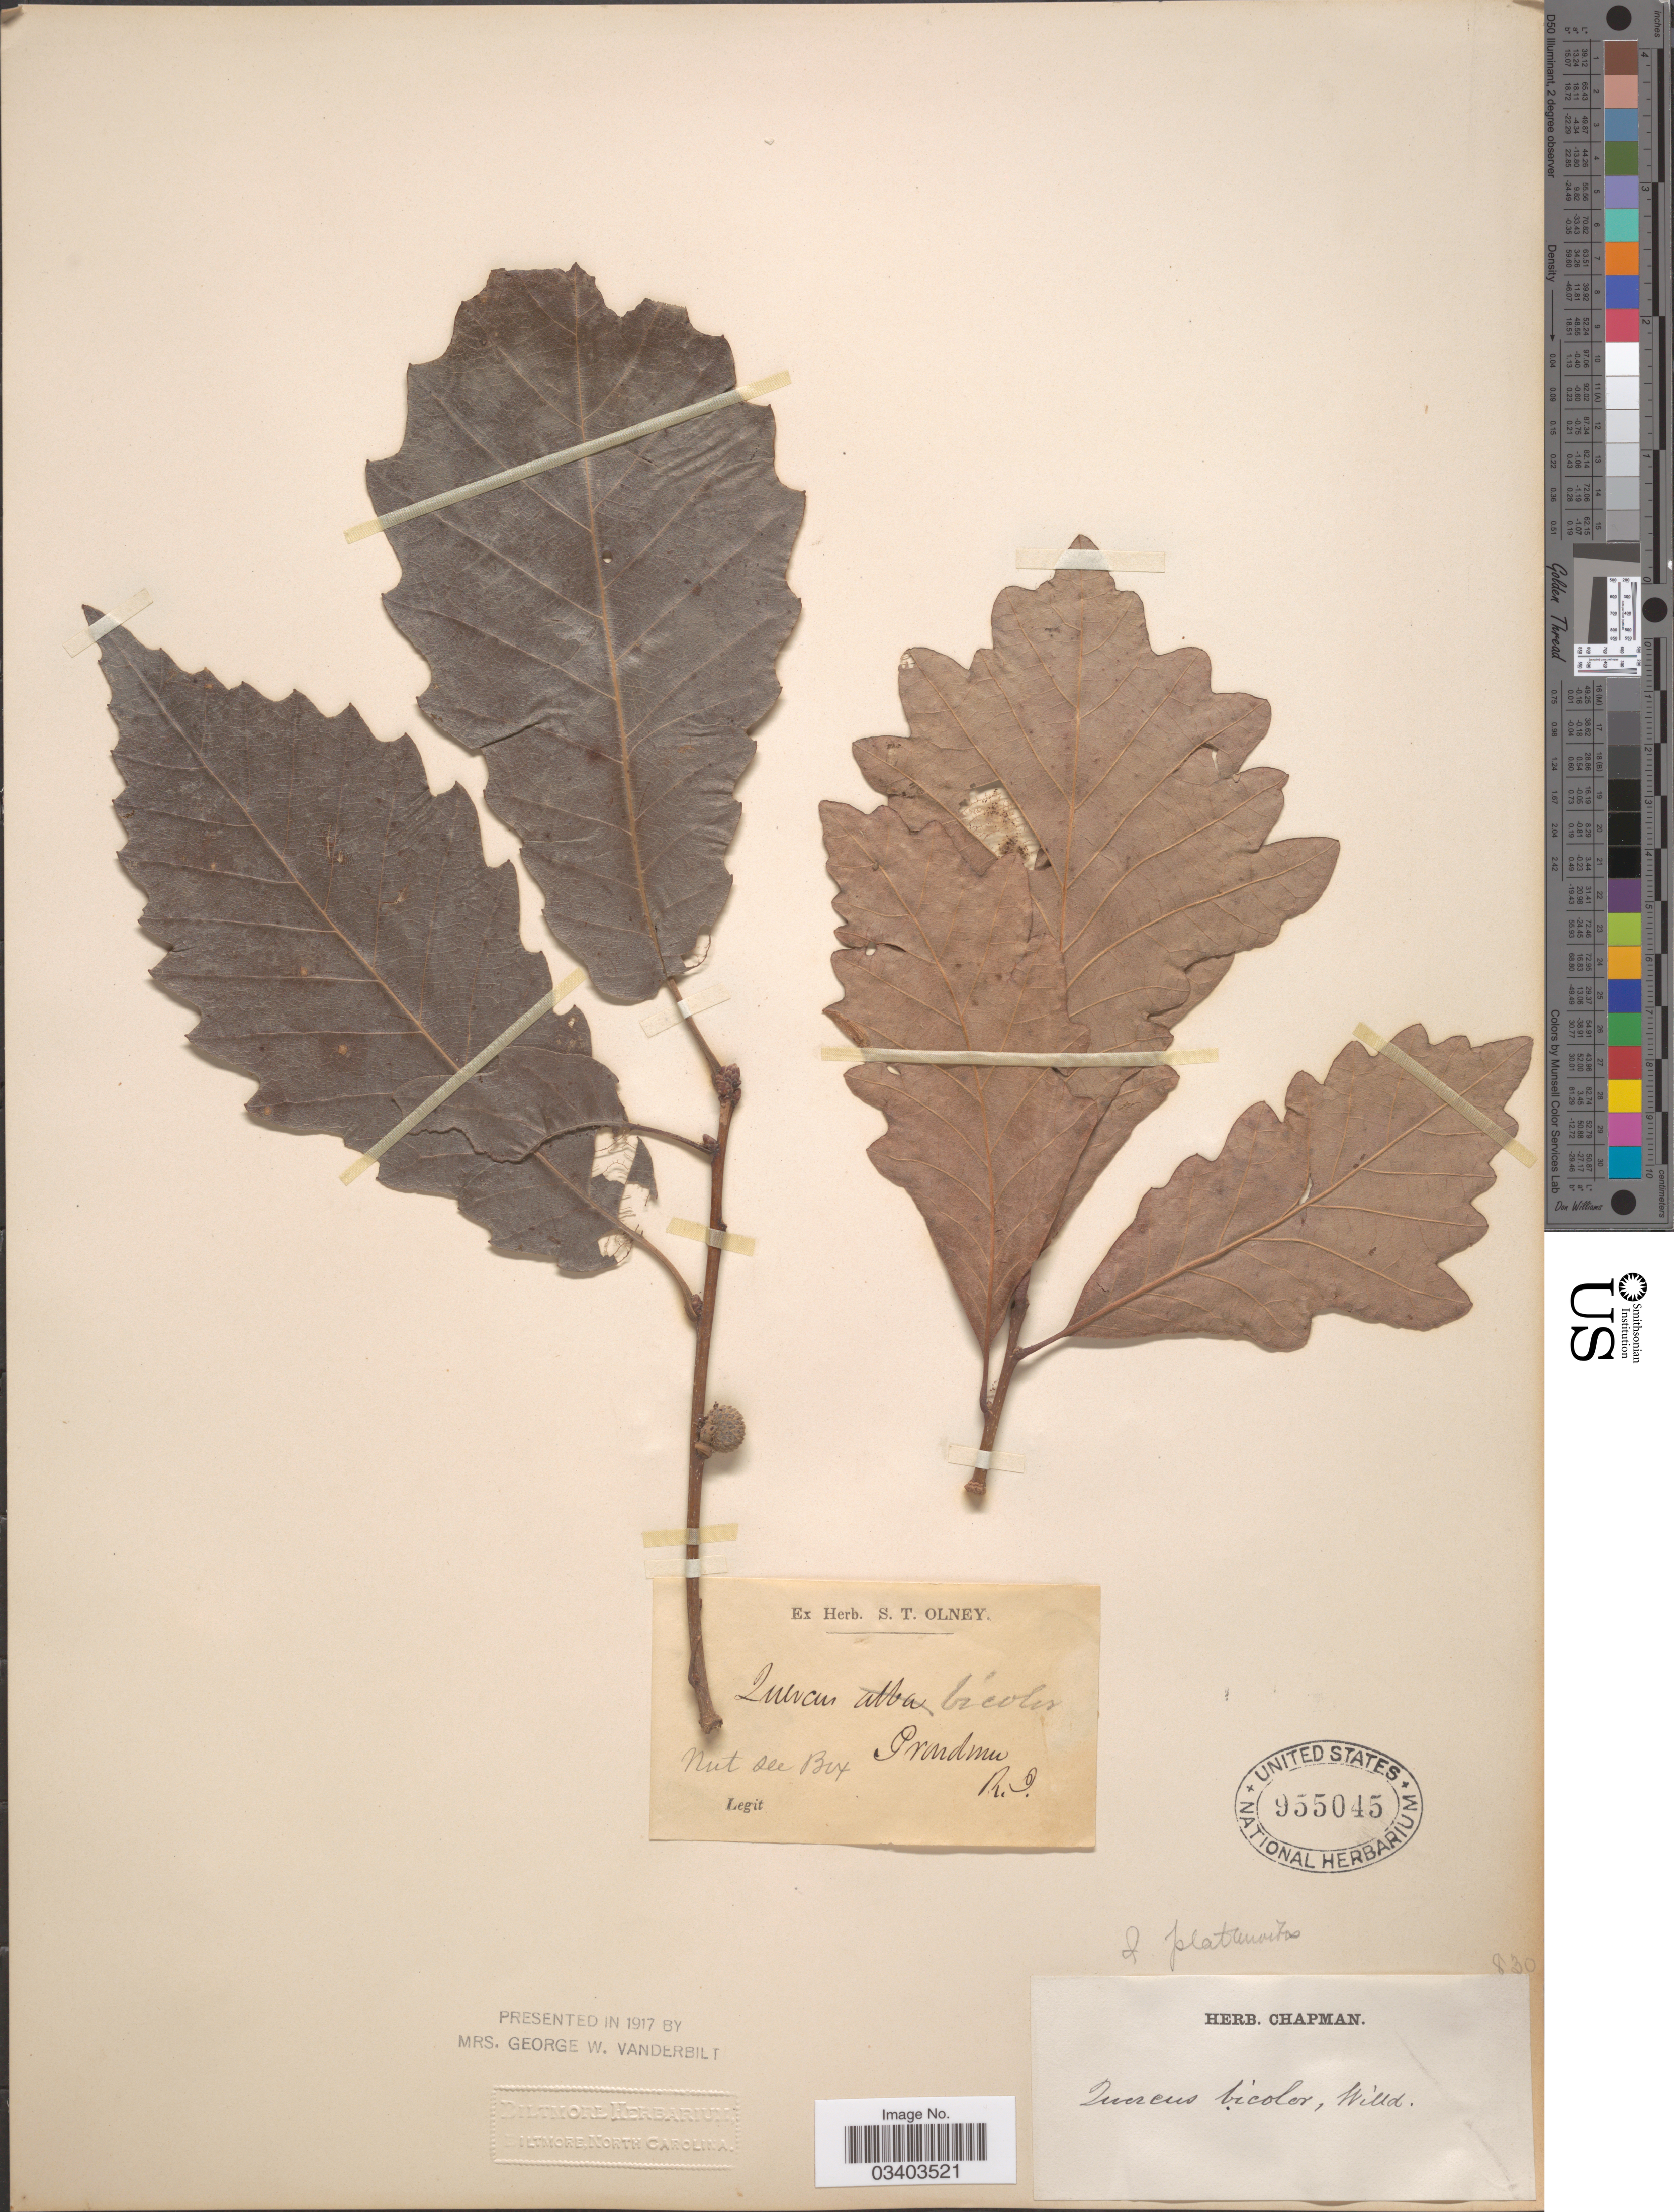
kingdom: Plantae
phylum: Tracheophyta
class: Magnoliopsida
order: Fagales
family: Fagaceae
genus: Quercus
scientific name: Quercus bicolor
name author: Willd.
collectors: ex herb. Chapman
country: United States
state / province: Rhode Island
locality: Grandma.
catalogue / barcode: US 955045